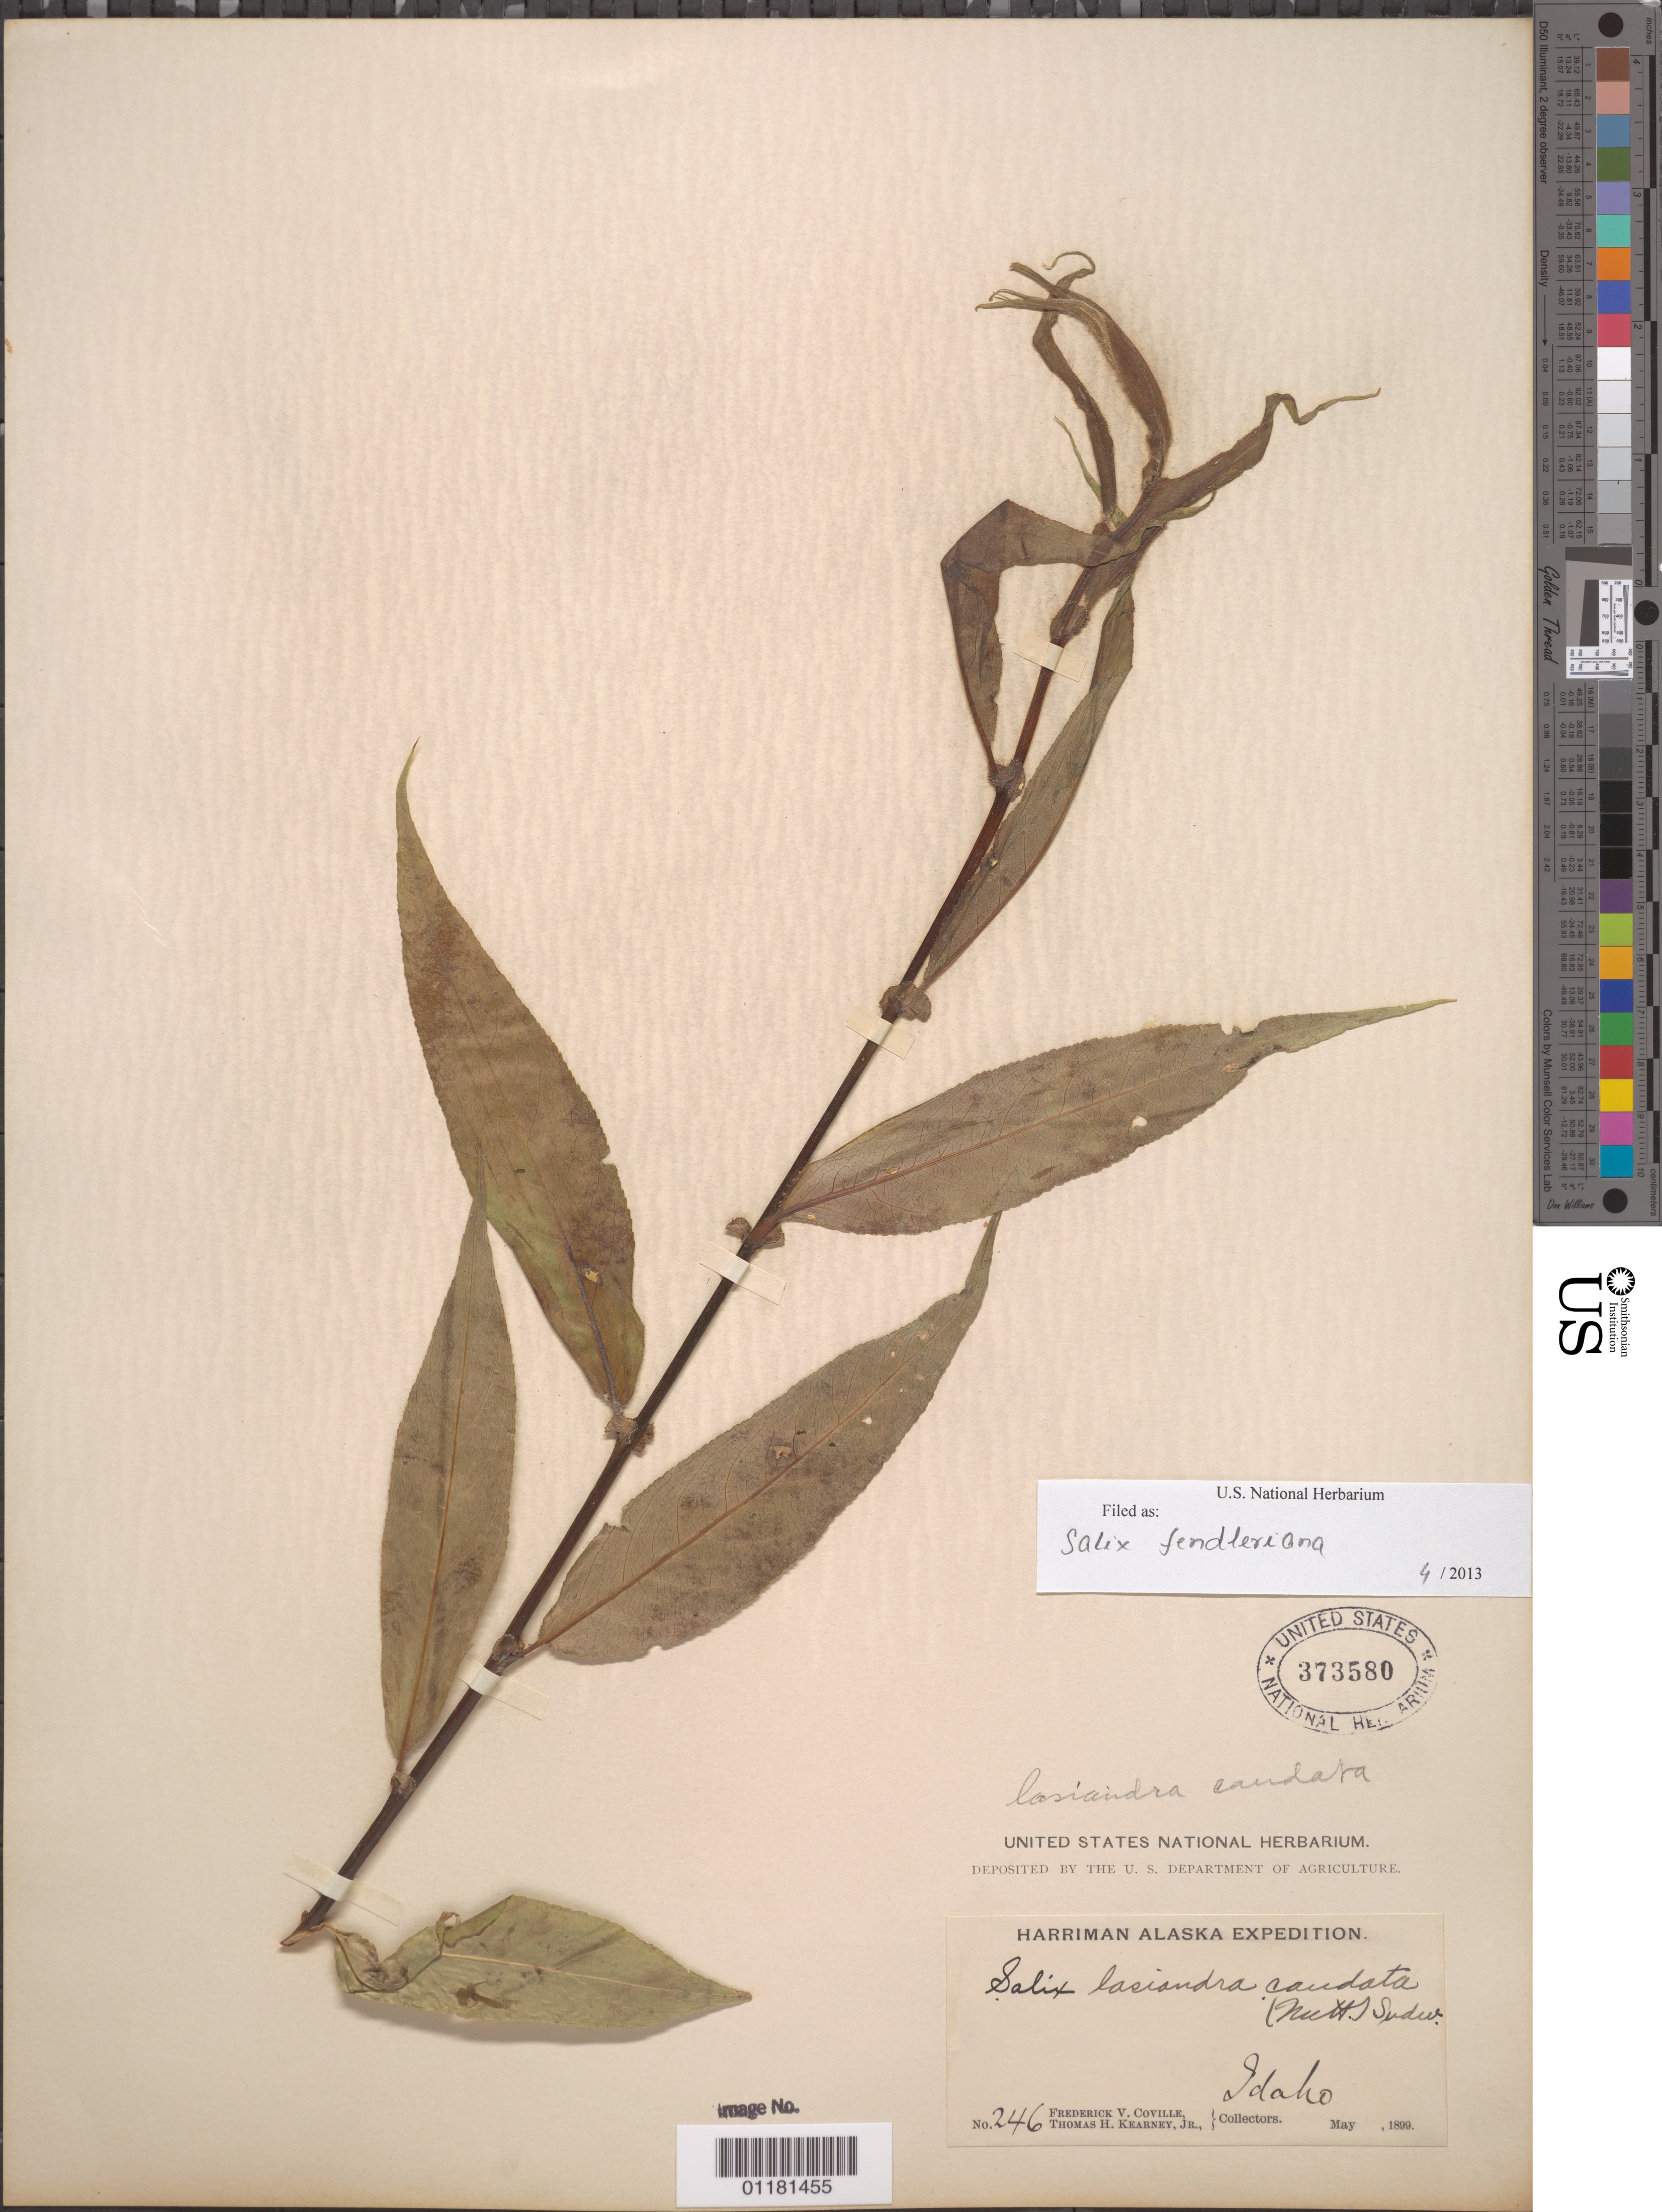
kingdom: Plantae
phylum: Tracheophyta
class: Magnoliopsida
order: Malpighiales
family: Salicaceae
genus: Salix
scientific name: Salix fendleriana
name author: Andersson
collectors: F. V. Coville & T. H. Kearney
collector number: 246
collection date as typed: May 1899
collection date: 1899-05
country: United States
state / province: Idaho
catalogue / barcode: US 373580